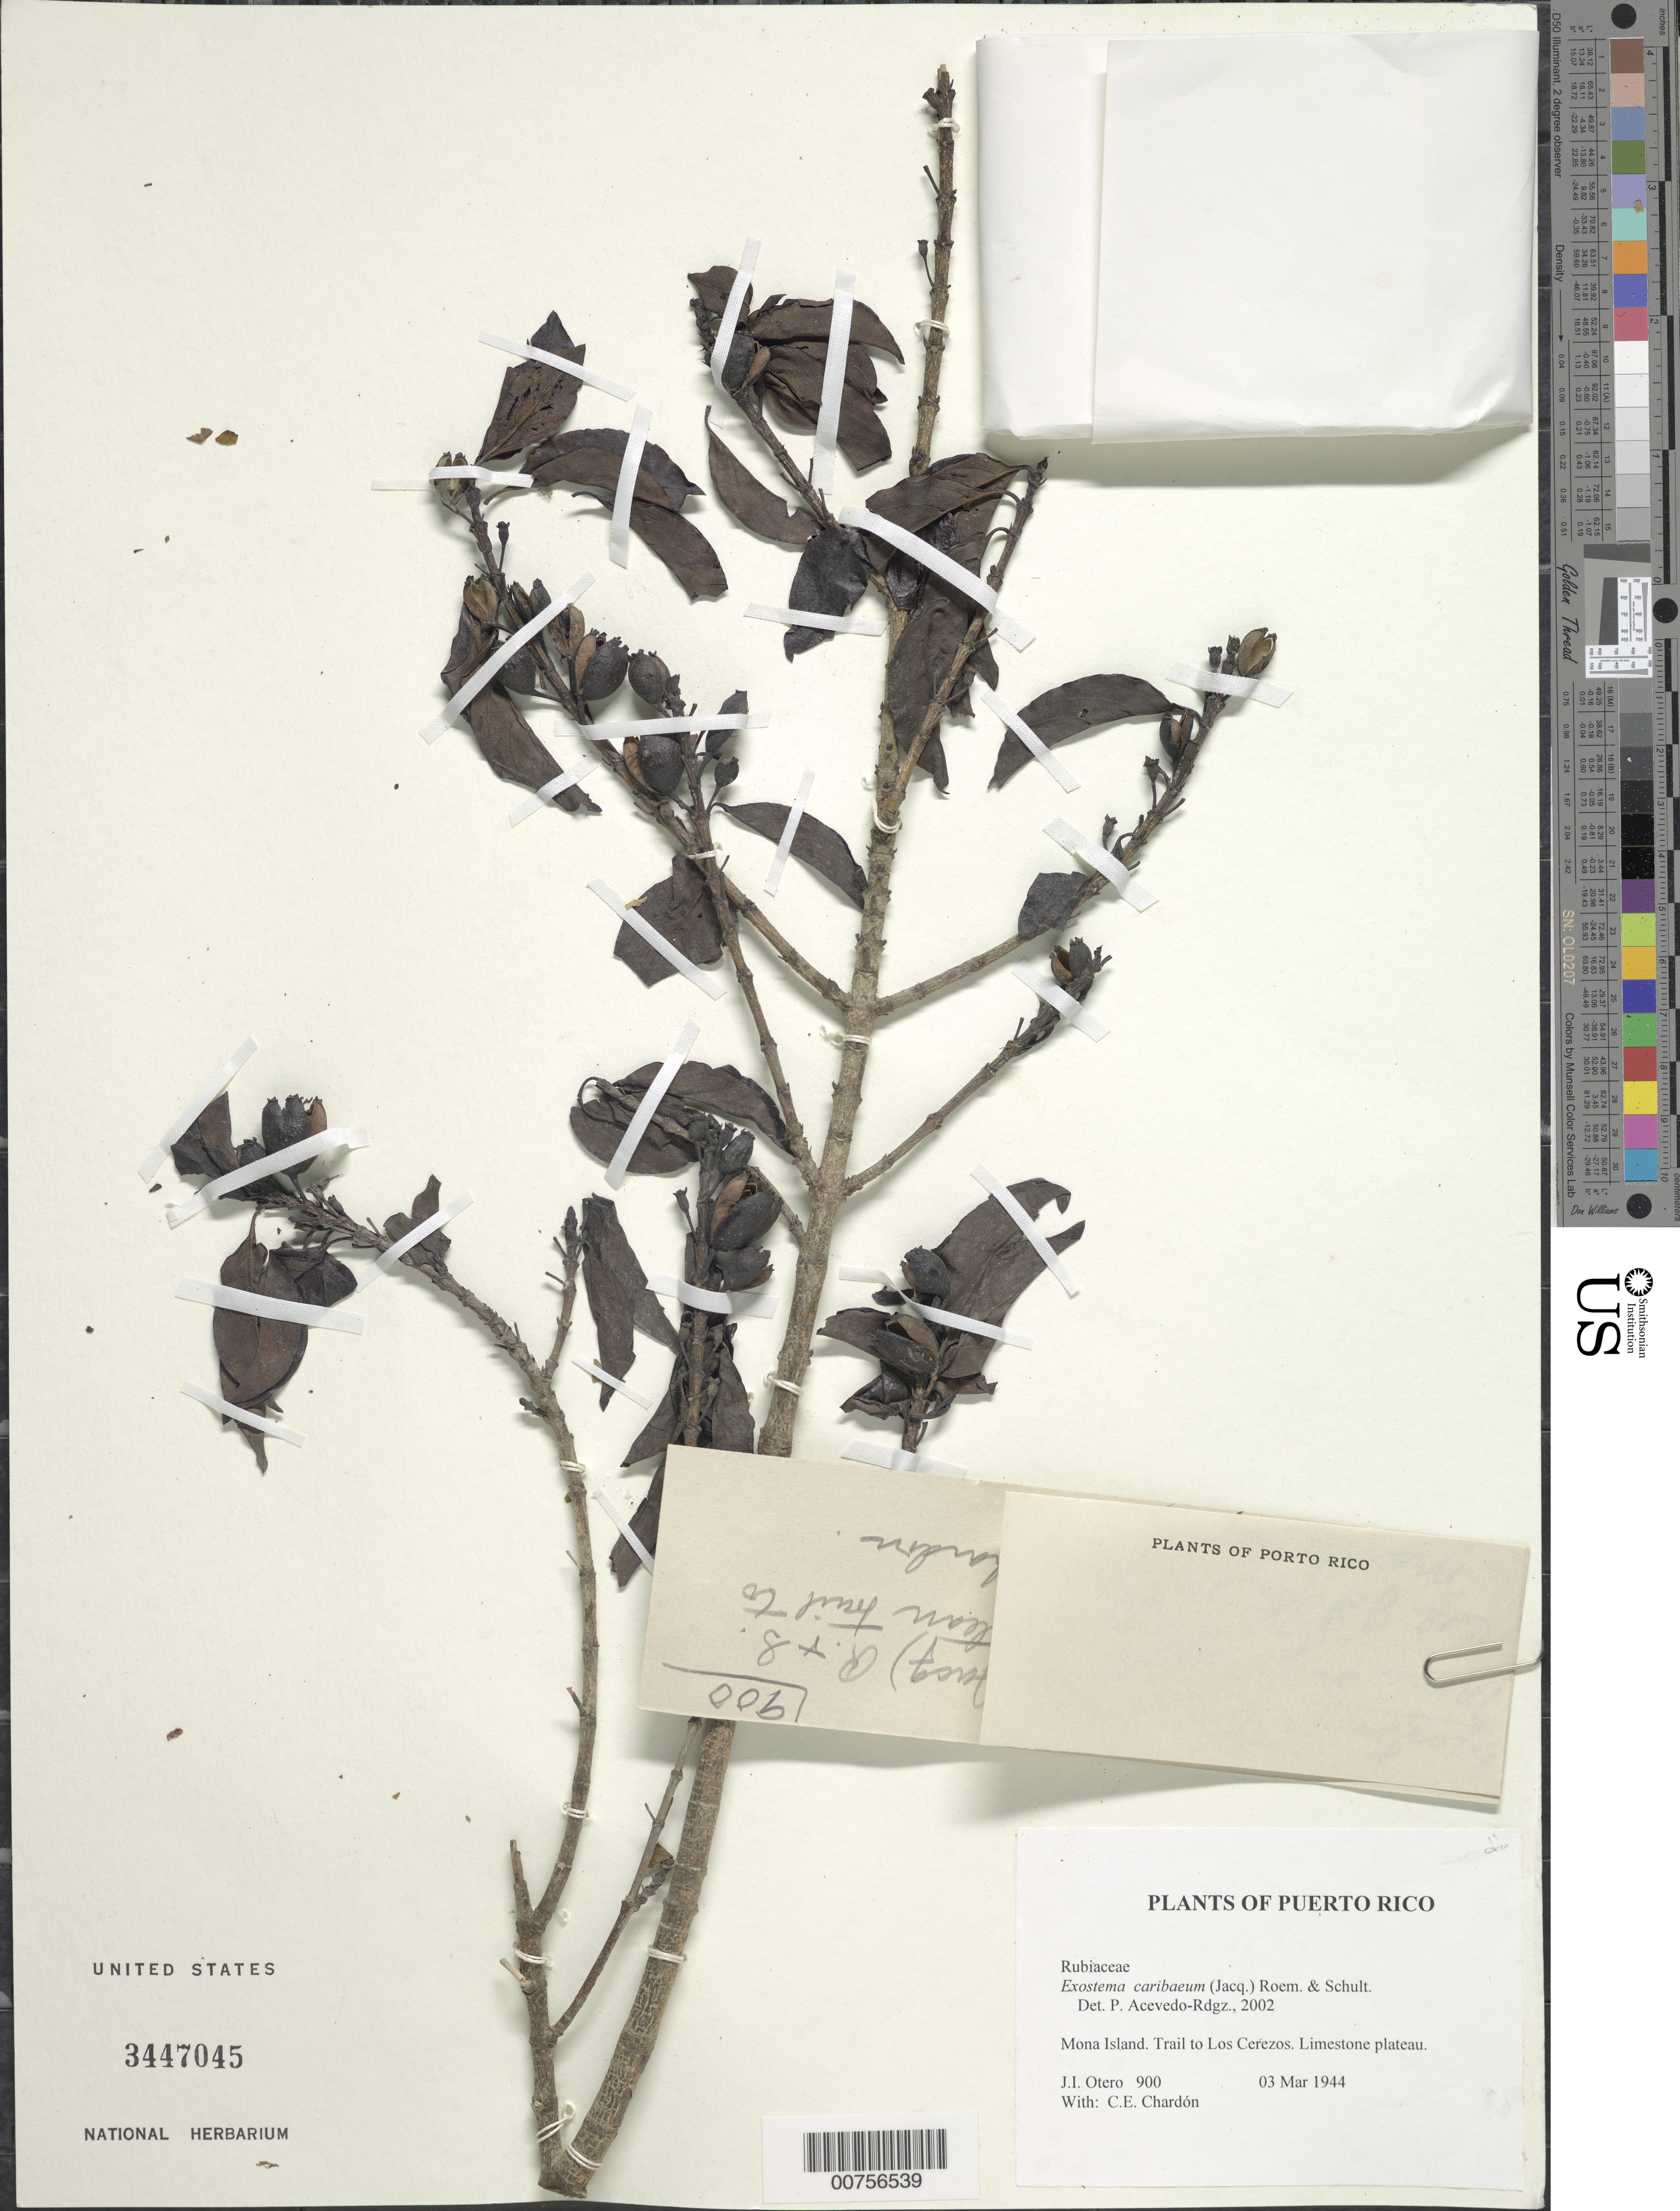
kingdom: Plantae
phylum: Tracheophyta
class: Magnoliopsida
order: Gentianales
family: Rubiaceae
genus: Exostema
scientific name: Exostema caribaeum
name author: (Jacq.) Roem. & Schult.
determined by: Acevedo-Rodríguez, P., (BOT), Smithsonian Institution - National Museum of Natural History (UNITED STATES)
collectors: J. Otero & C. E. Chardón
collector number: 900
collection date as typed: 03 Mar 1944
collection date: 1944-03-03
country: Puerto Rico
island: Mona I.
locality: Trail to Los Cerezos. Limestone plateau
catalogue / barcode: US 3447045